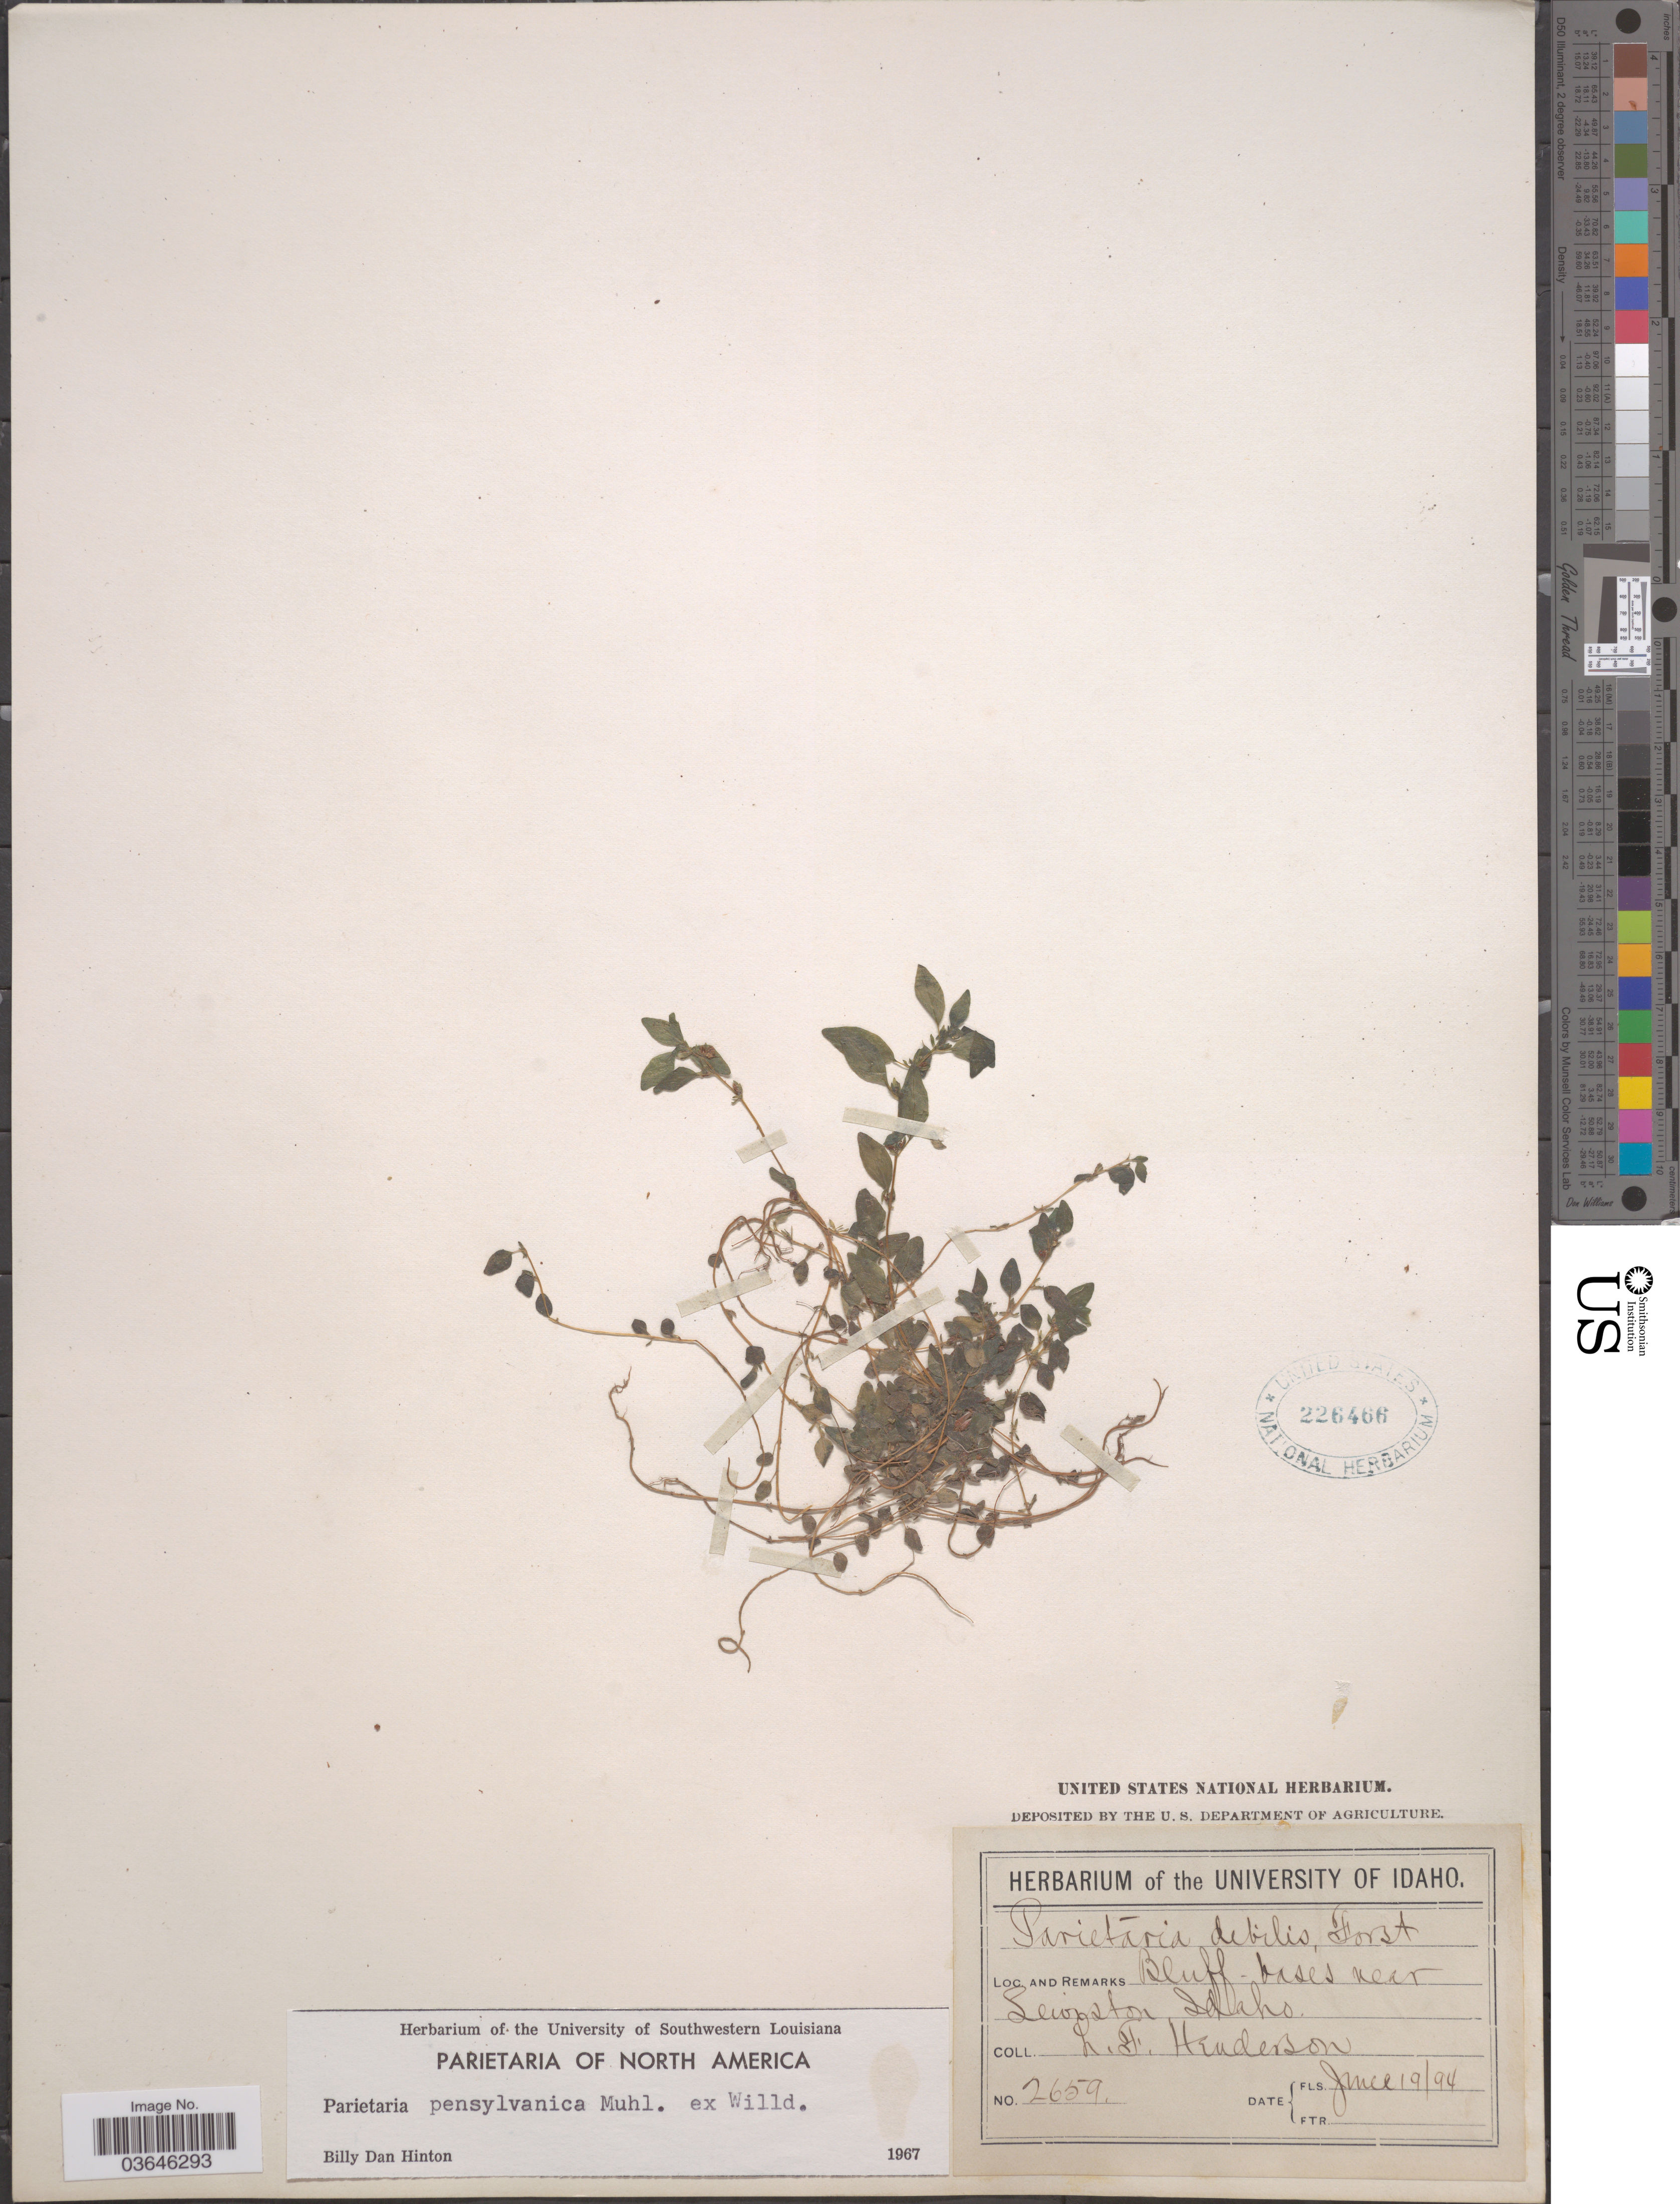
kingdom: Plantae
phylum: Tracheophyta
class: Magnoliopsida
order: Rosales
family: Urticaceae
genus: Parietaria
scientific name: Parietaria pensylvanica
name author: Muhl. ex Willd.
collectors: L. Henderson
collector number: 2659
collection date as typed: Transcribed d/m/y: 19/6/94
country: United States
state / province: Idaho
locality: Bluff-bases near Lewiston.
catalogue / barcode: US 226466